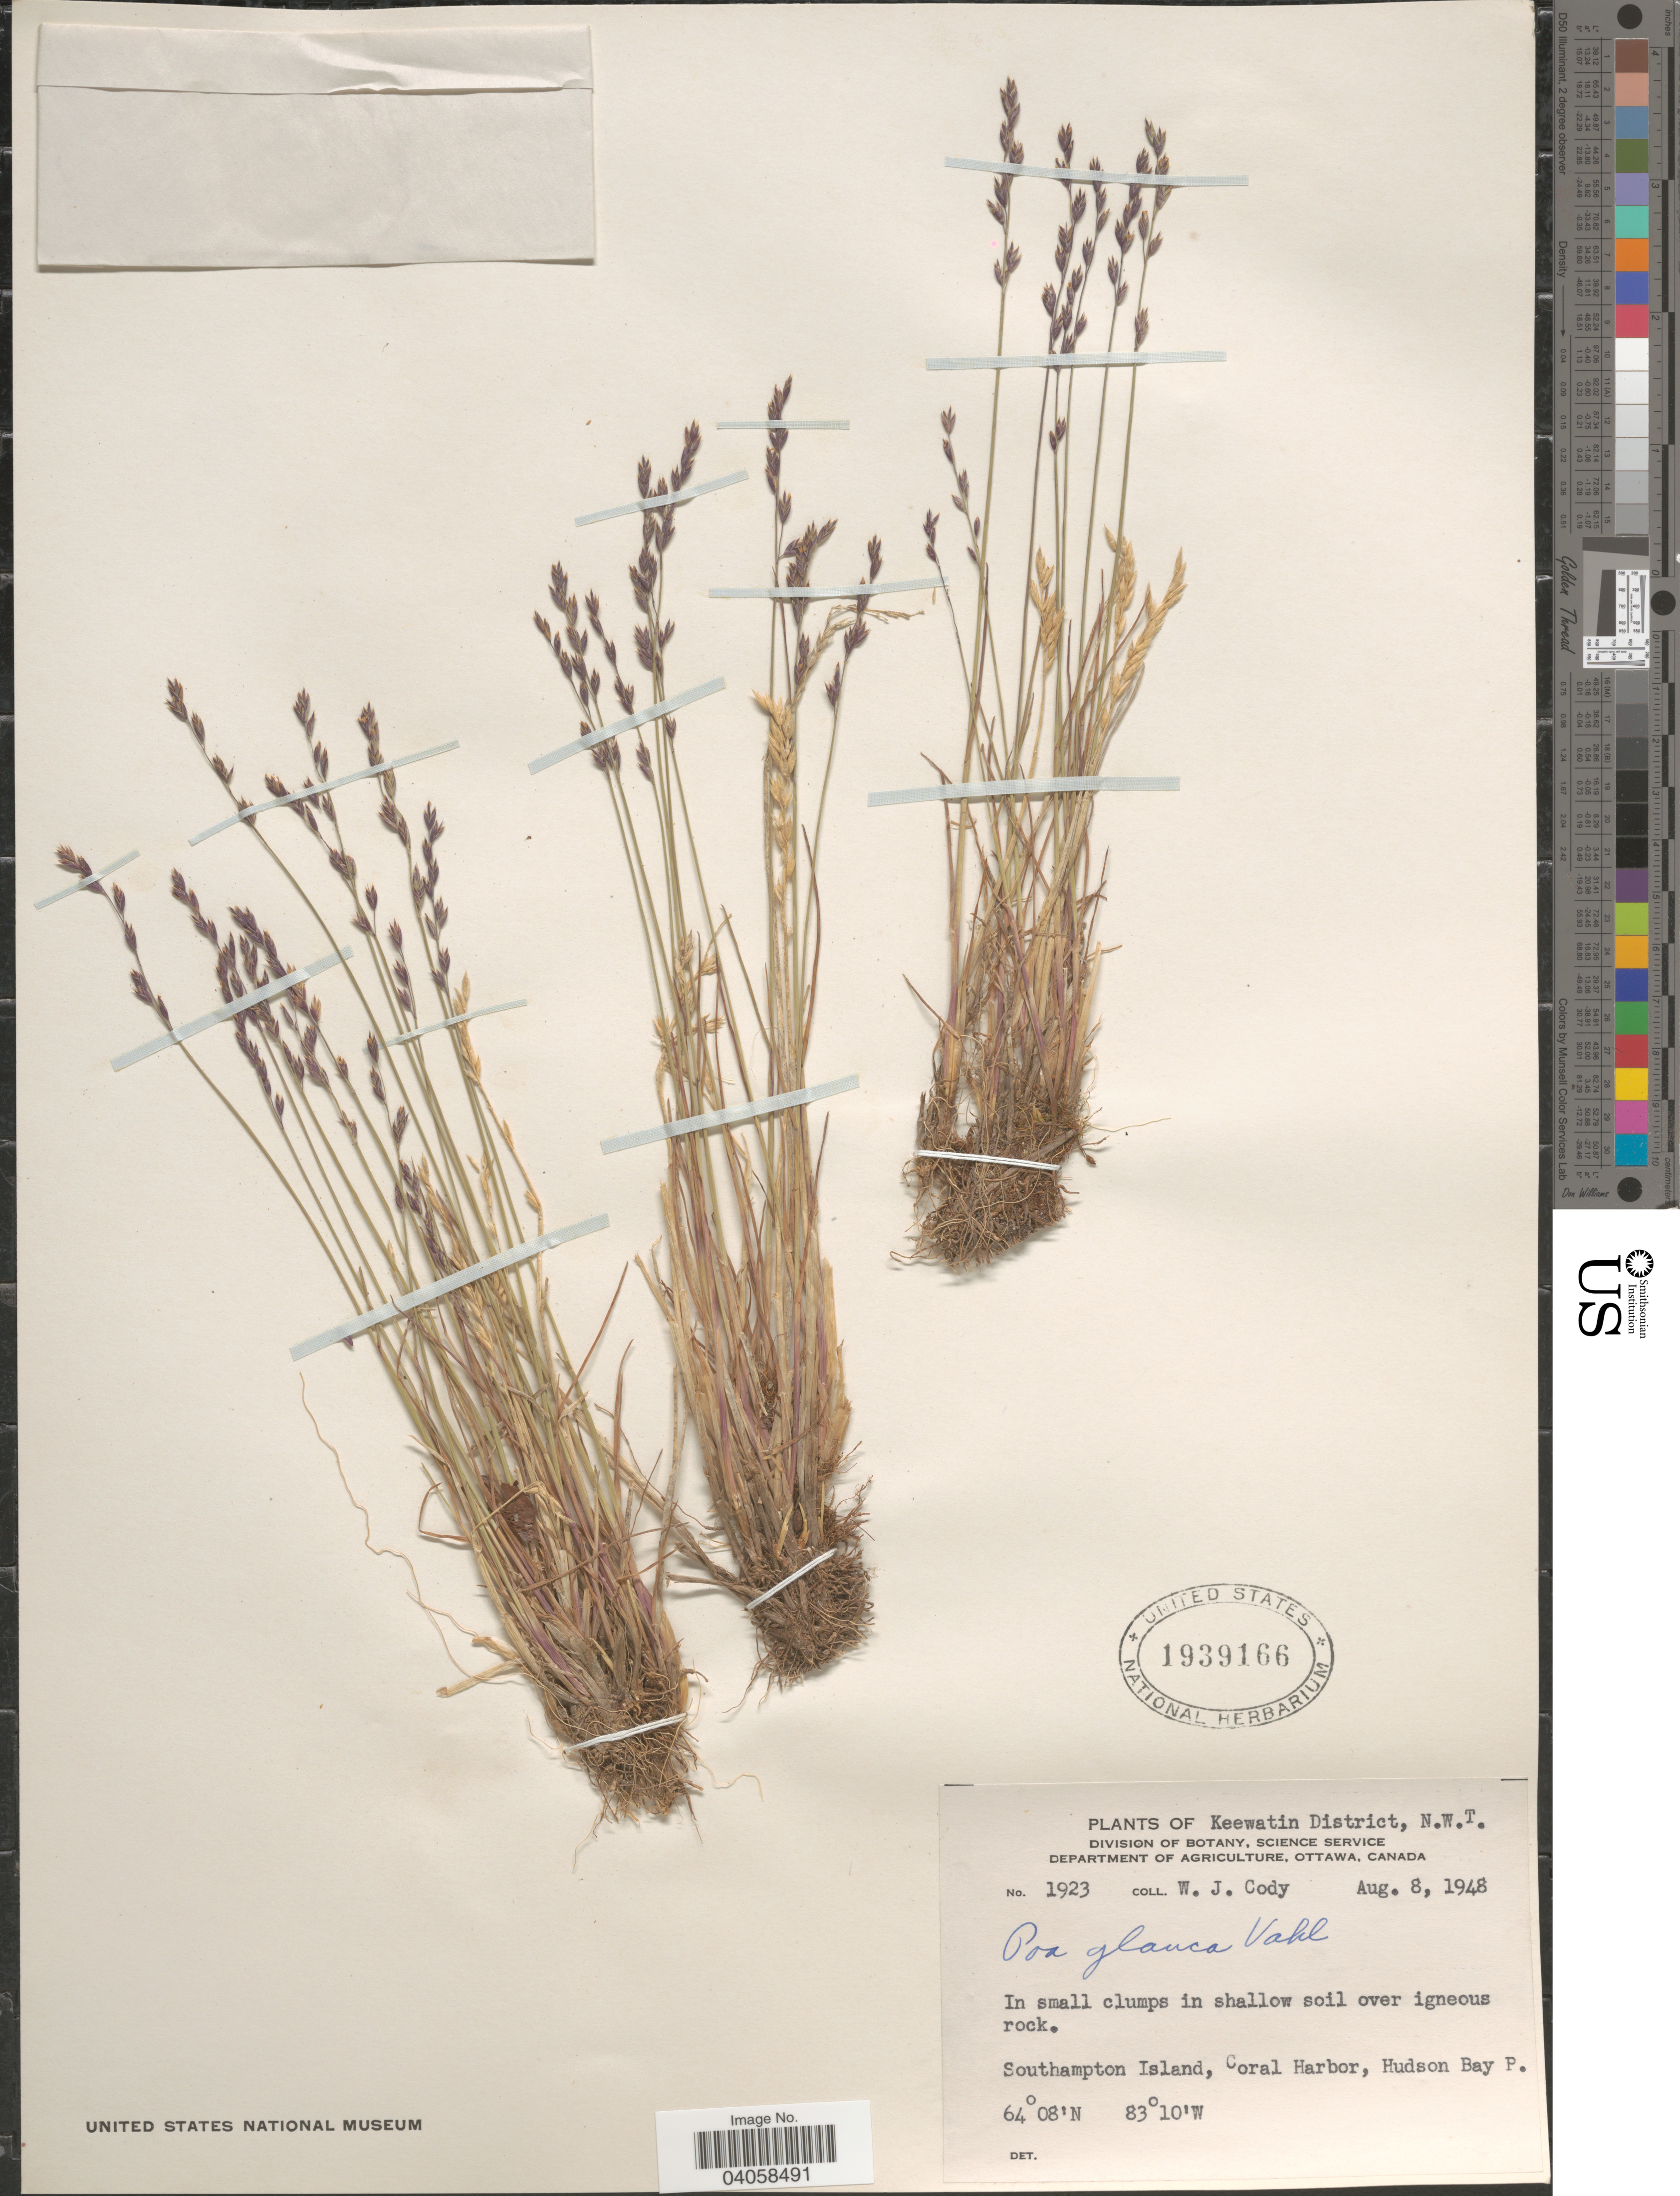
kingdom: Plantae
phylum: Tracheophyta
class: Liliopsida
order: Poales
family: Poaceae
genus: Poa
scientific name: Poa glauca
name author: Vahl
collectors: W. Cody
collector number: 1923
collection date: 1948-08-08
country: Canada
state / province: Northwest Territories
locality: Keewatin District. Southampton Island, Coral Harbor, Hudson Bay P.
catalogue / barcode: US 1939166